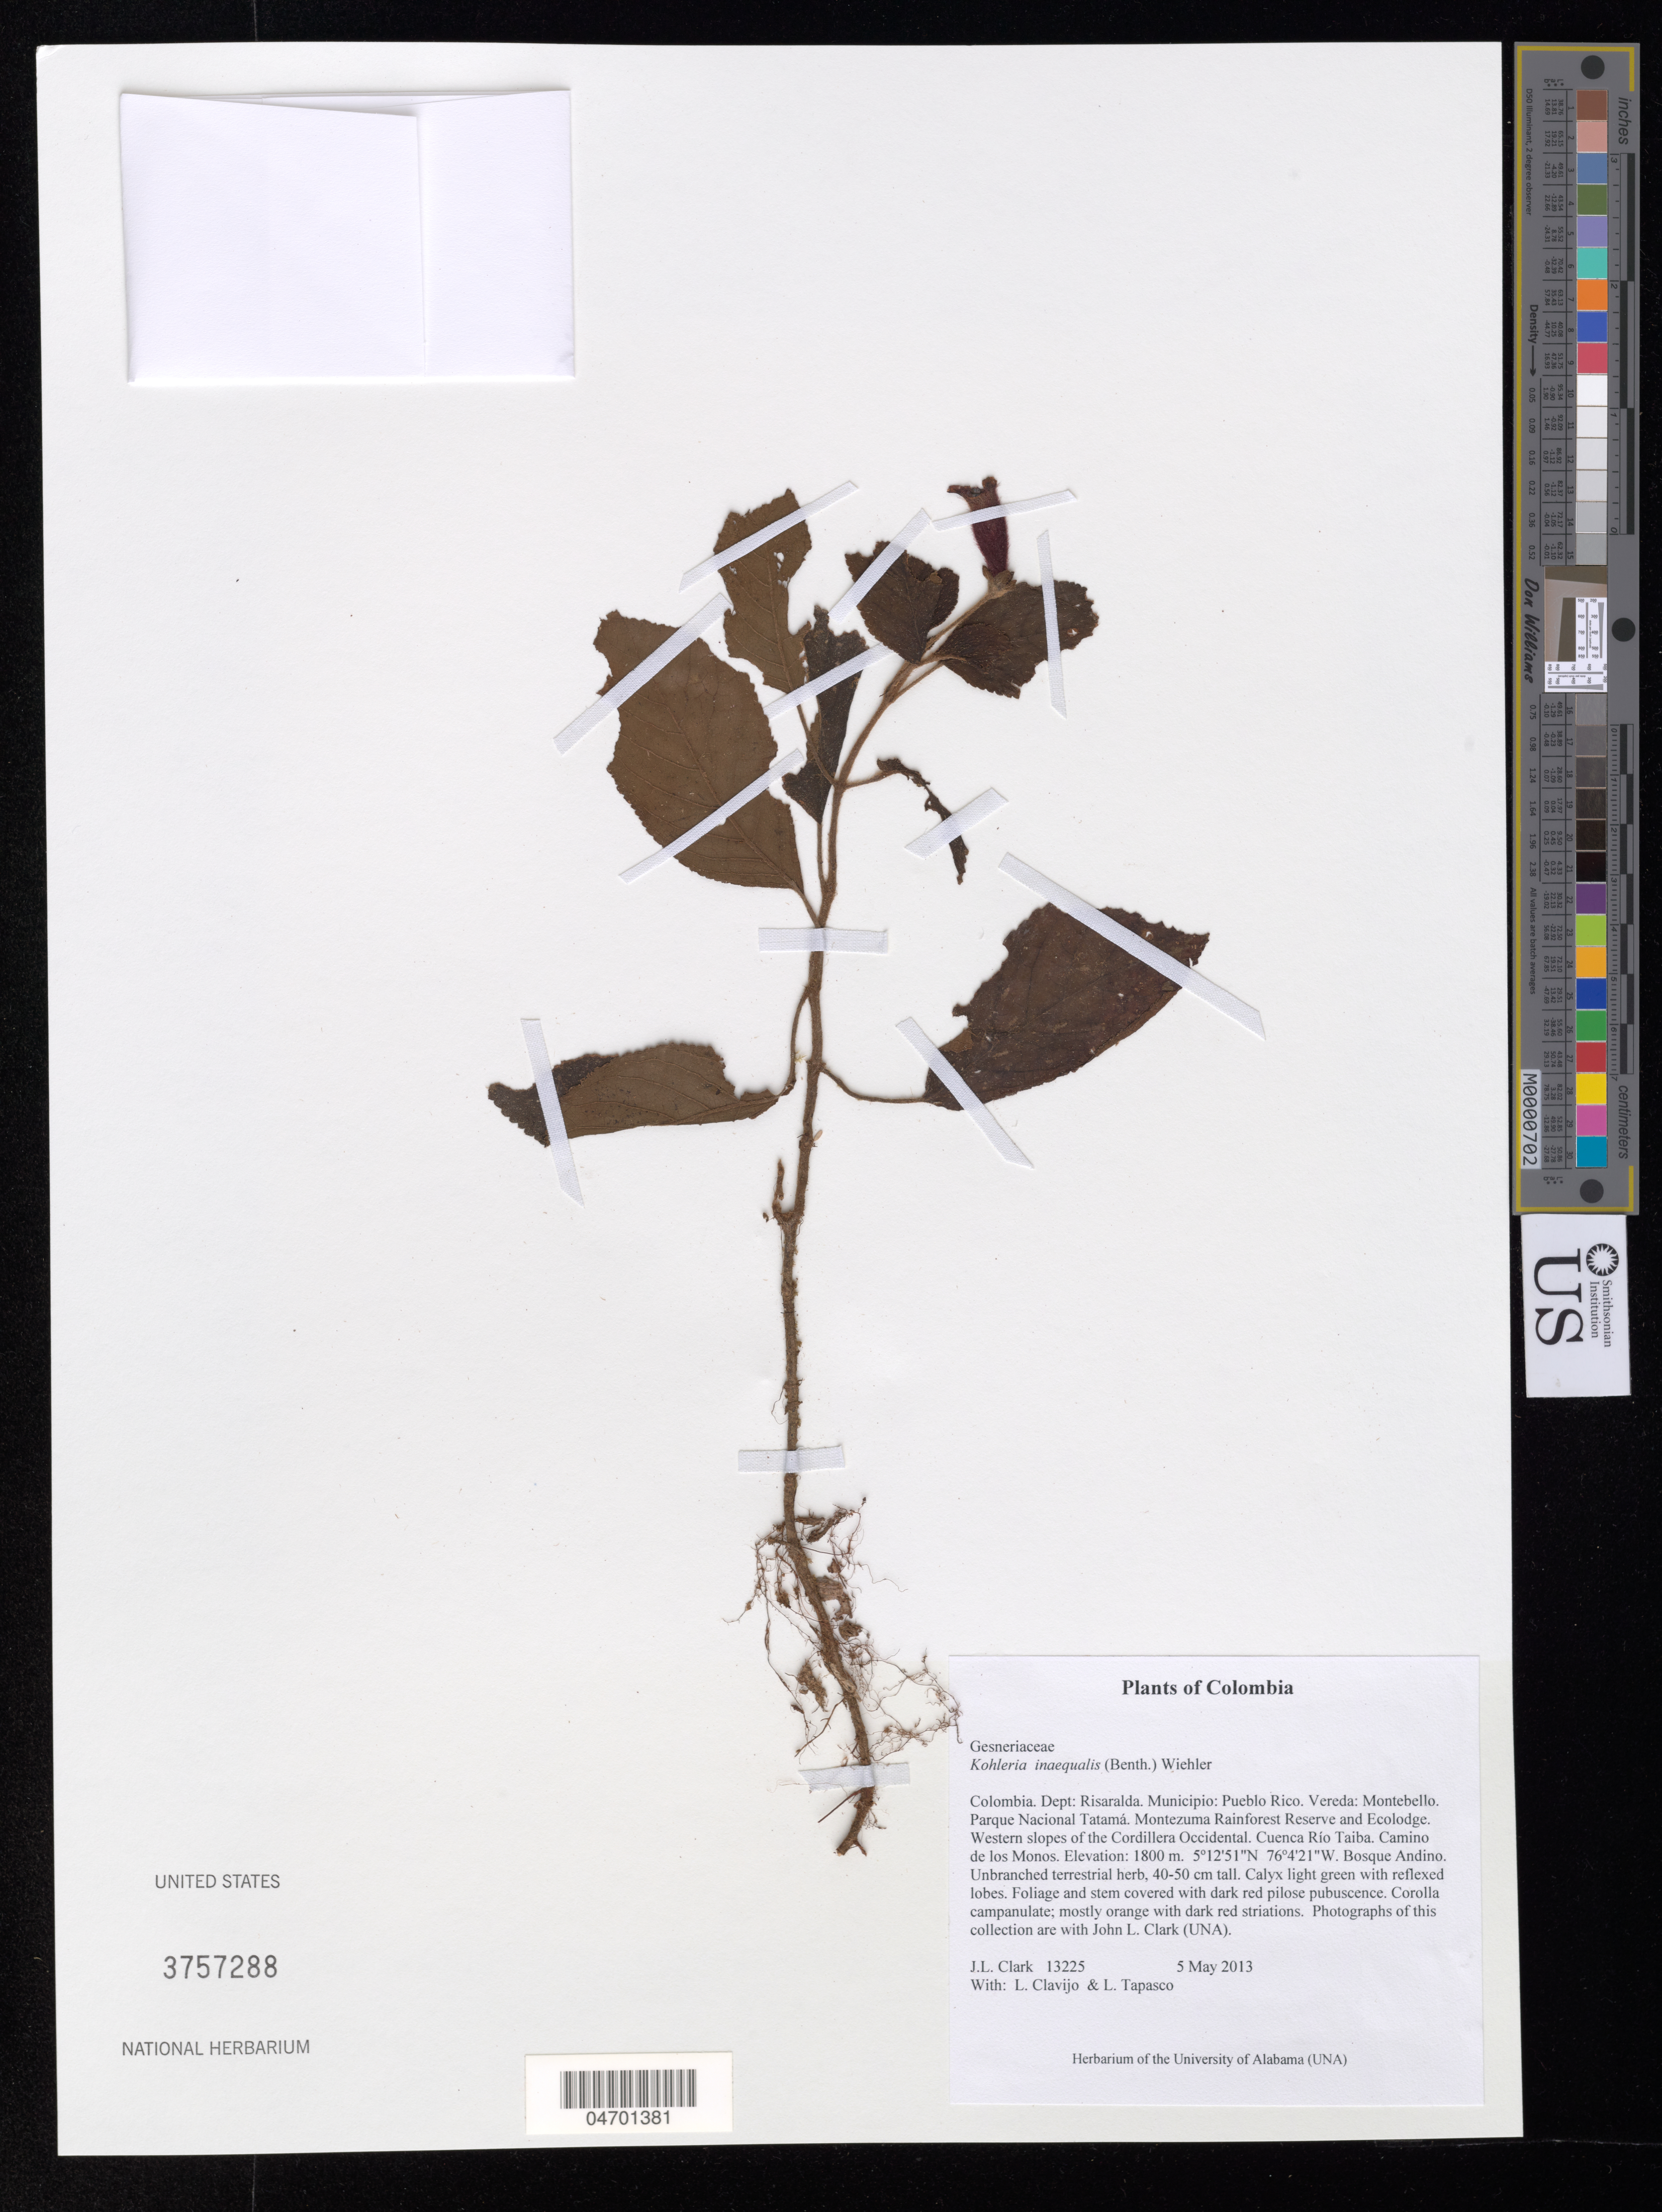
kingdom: Plantae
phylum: Tracheophyta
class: Magnoliopsida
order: Lamiales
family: Gesneriaceae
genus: Kohleria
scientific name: Kohleria inaequalis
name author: (Benth.) Wiehler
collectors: J. L. Clark, L. Clavijo & D. Olstein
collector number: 13225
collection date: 2013-05-05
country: Colombia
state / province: Risaralda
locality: Dept: Risaralda. Municipio: Pueblo Rico. Vereda: Montebello. Parque Nacional Tatamá. Montezuma Rainforest Reserve and Ecolodge. Western slopes of the Cordillera Occidental. Cuenca Río Taiba. Camino de los Monos.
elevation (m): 1800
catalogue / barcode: US 3757288